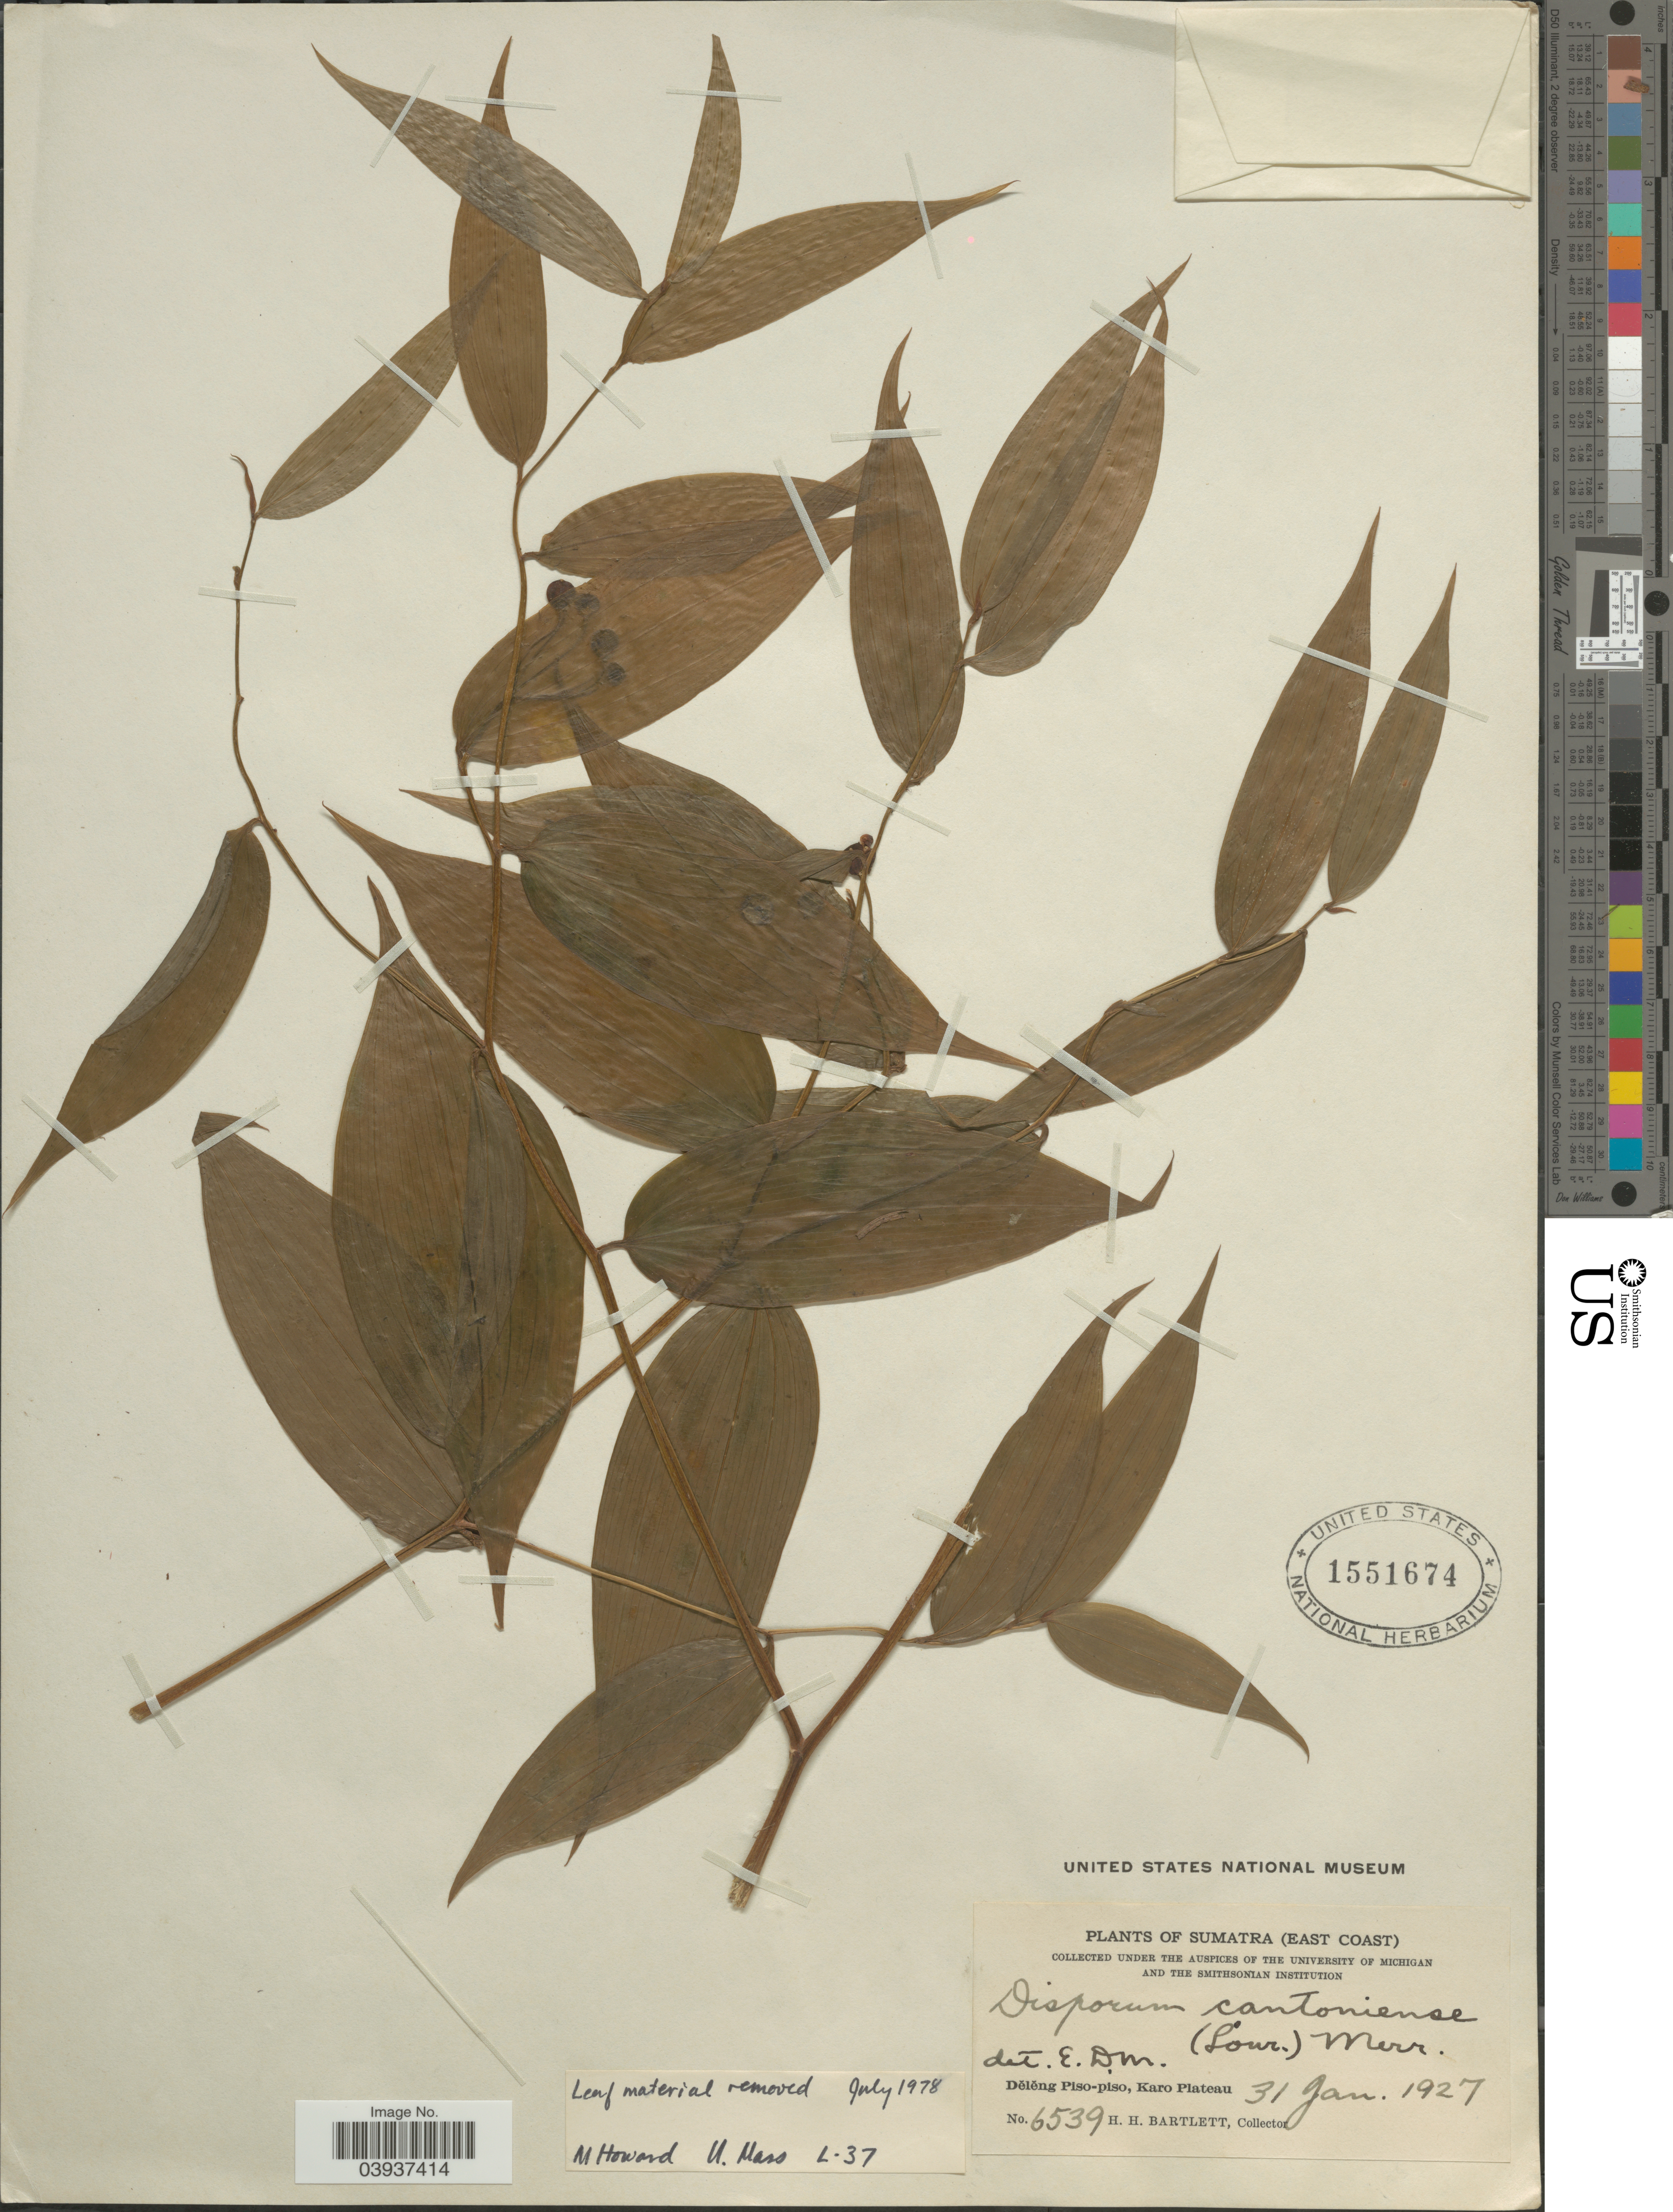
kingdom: Plantae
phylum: Tracheophyta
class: Liliopsida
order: Liliales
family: Colchicaceae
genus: Disporum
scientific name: Disporum cantoniense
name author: (Lour.) Merr.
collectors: H. H. Bartlett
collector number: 6539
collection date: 1927-01-31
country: Indonesia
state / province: Sumatra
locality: (East Coast). Dĕlĕng Piso-piso, Karo Plateau.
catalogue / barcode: US 1551674